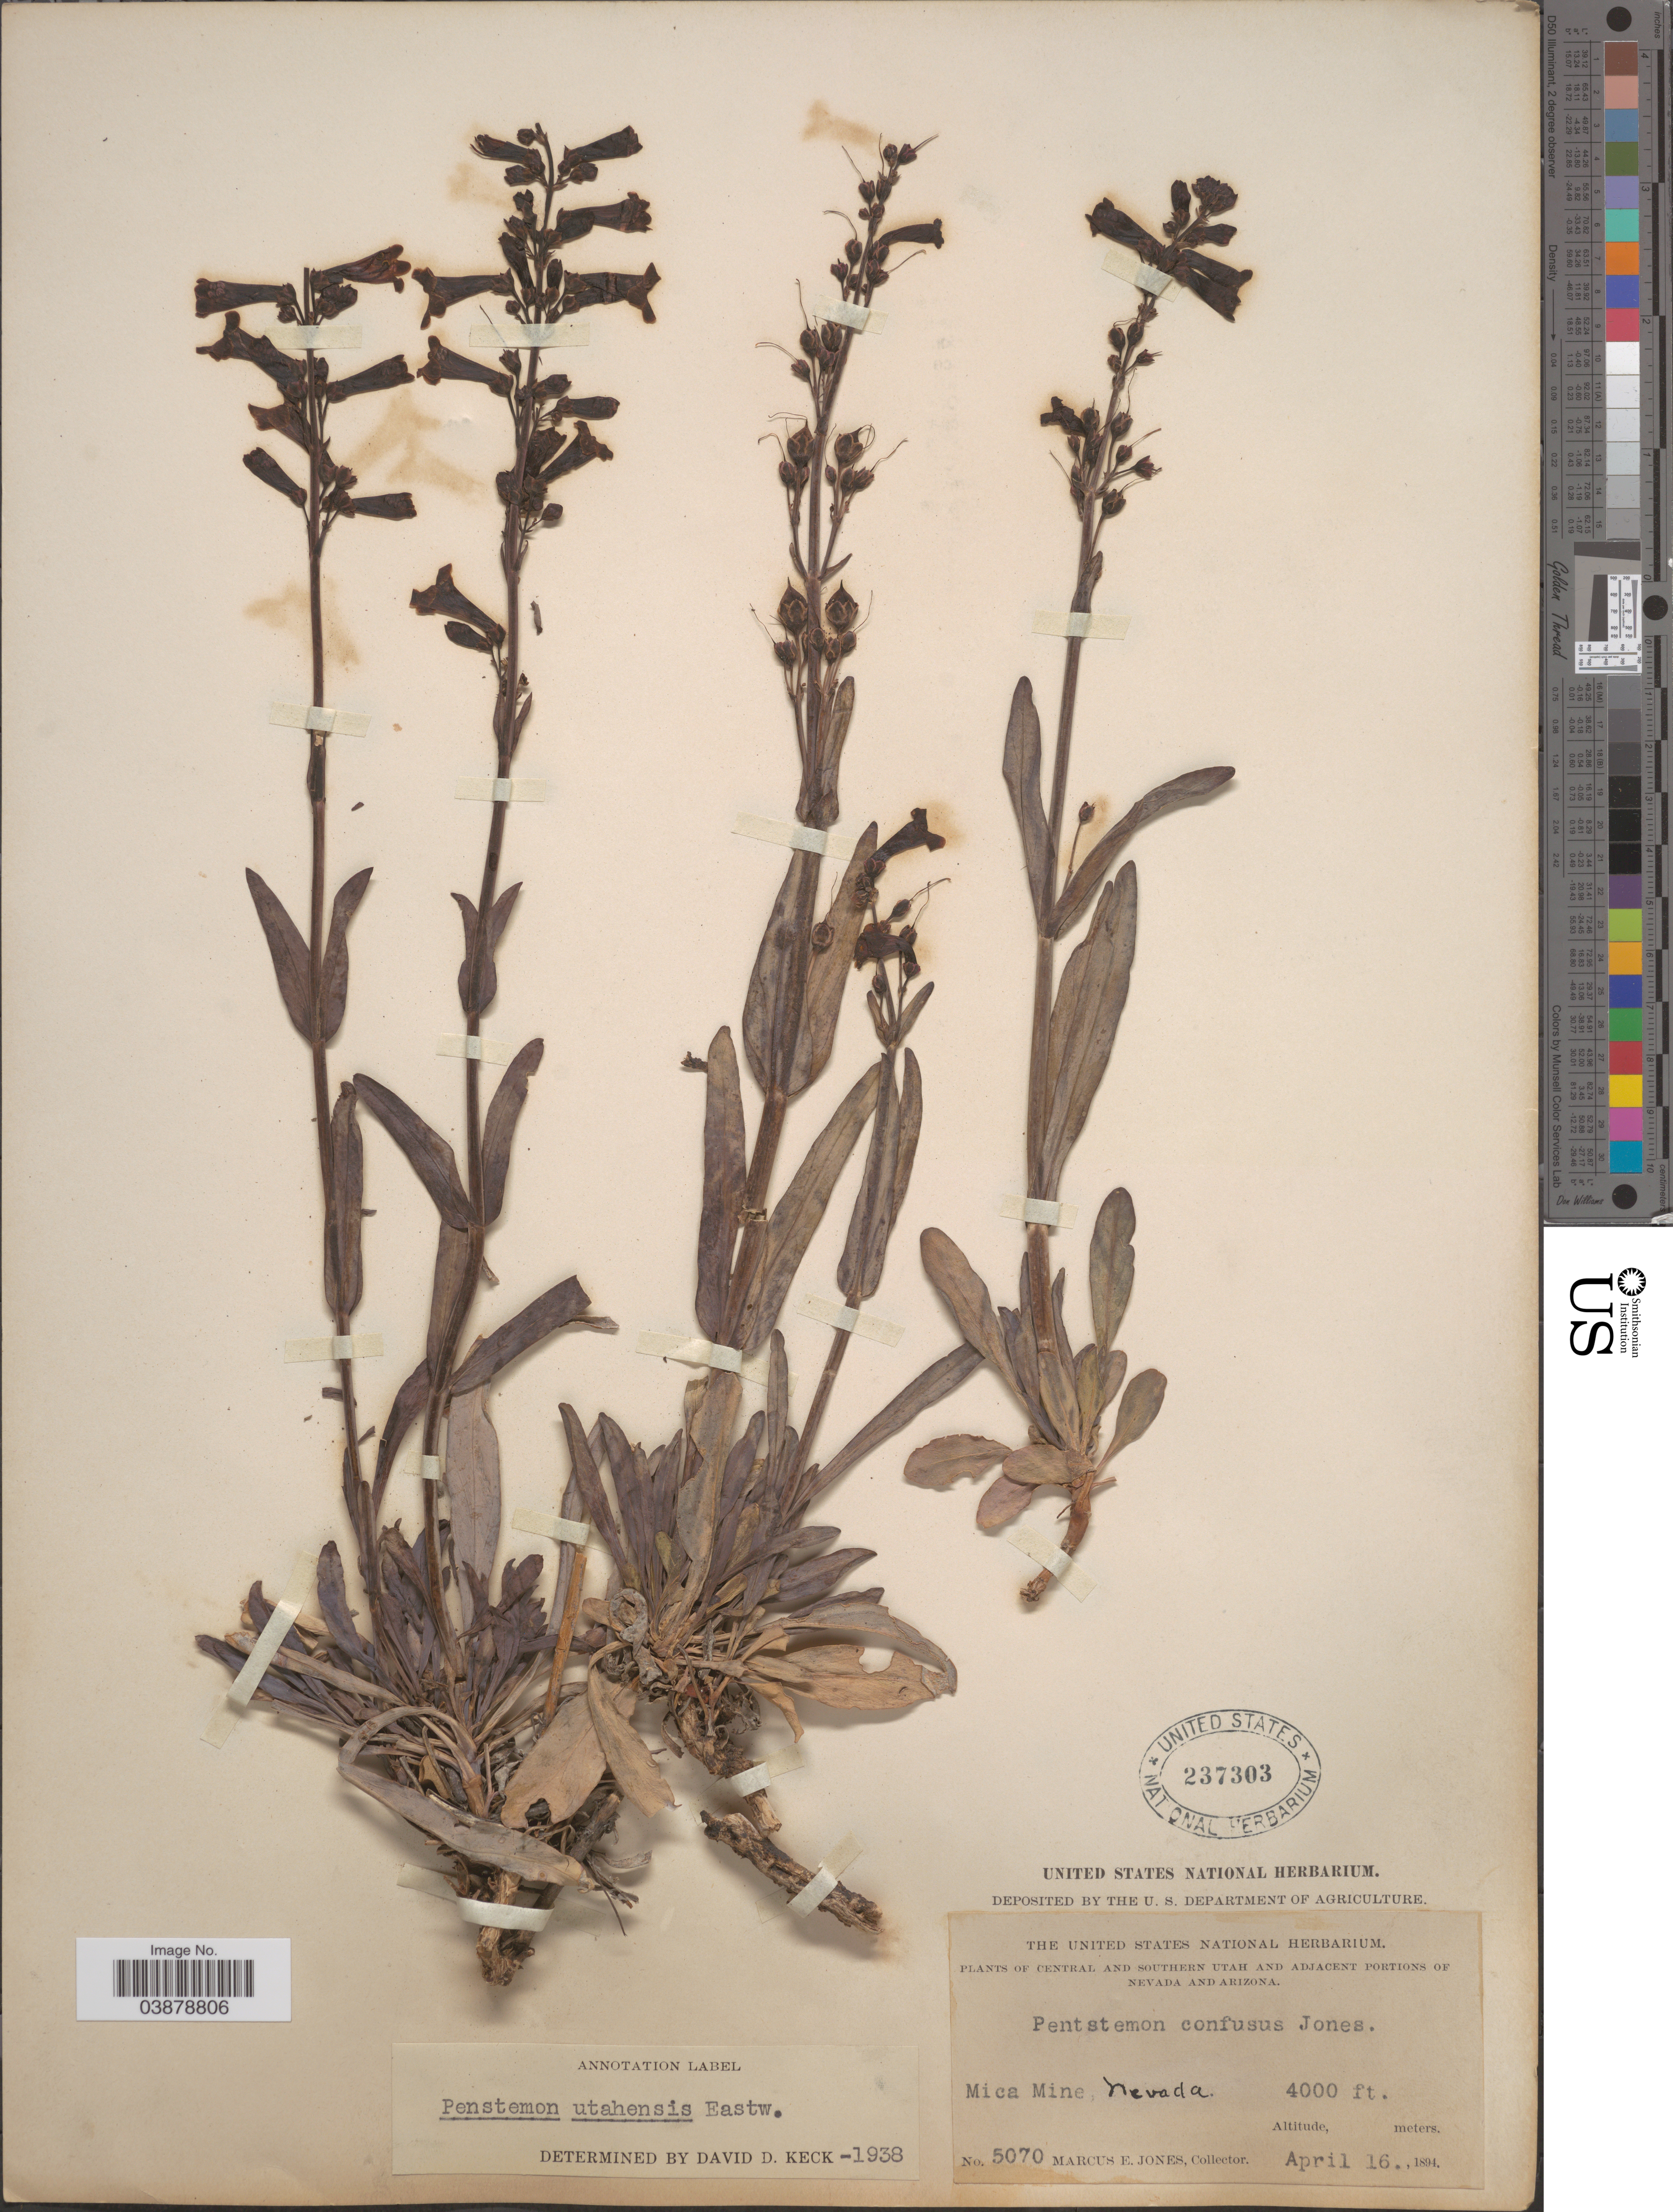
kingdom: Plantae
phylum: Tracheophyta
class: Magnoliopsida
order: Lamiales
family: Plantaginaceae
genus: Penstemon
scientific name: Penstemon utahensis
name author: Eastw.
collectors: M. E. Jones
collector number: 5070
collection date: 1894-04-16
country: United States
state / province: Nevada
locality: Adjacent portions of Nevada. Mica Mine.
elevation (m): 1219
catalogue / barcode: US 237303